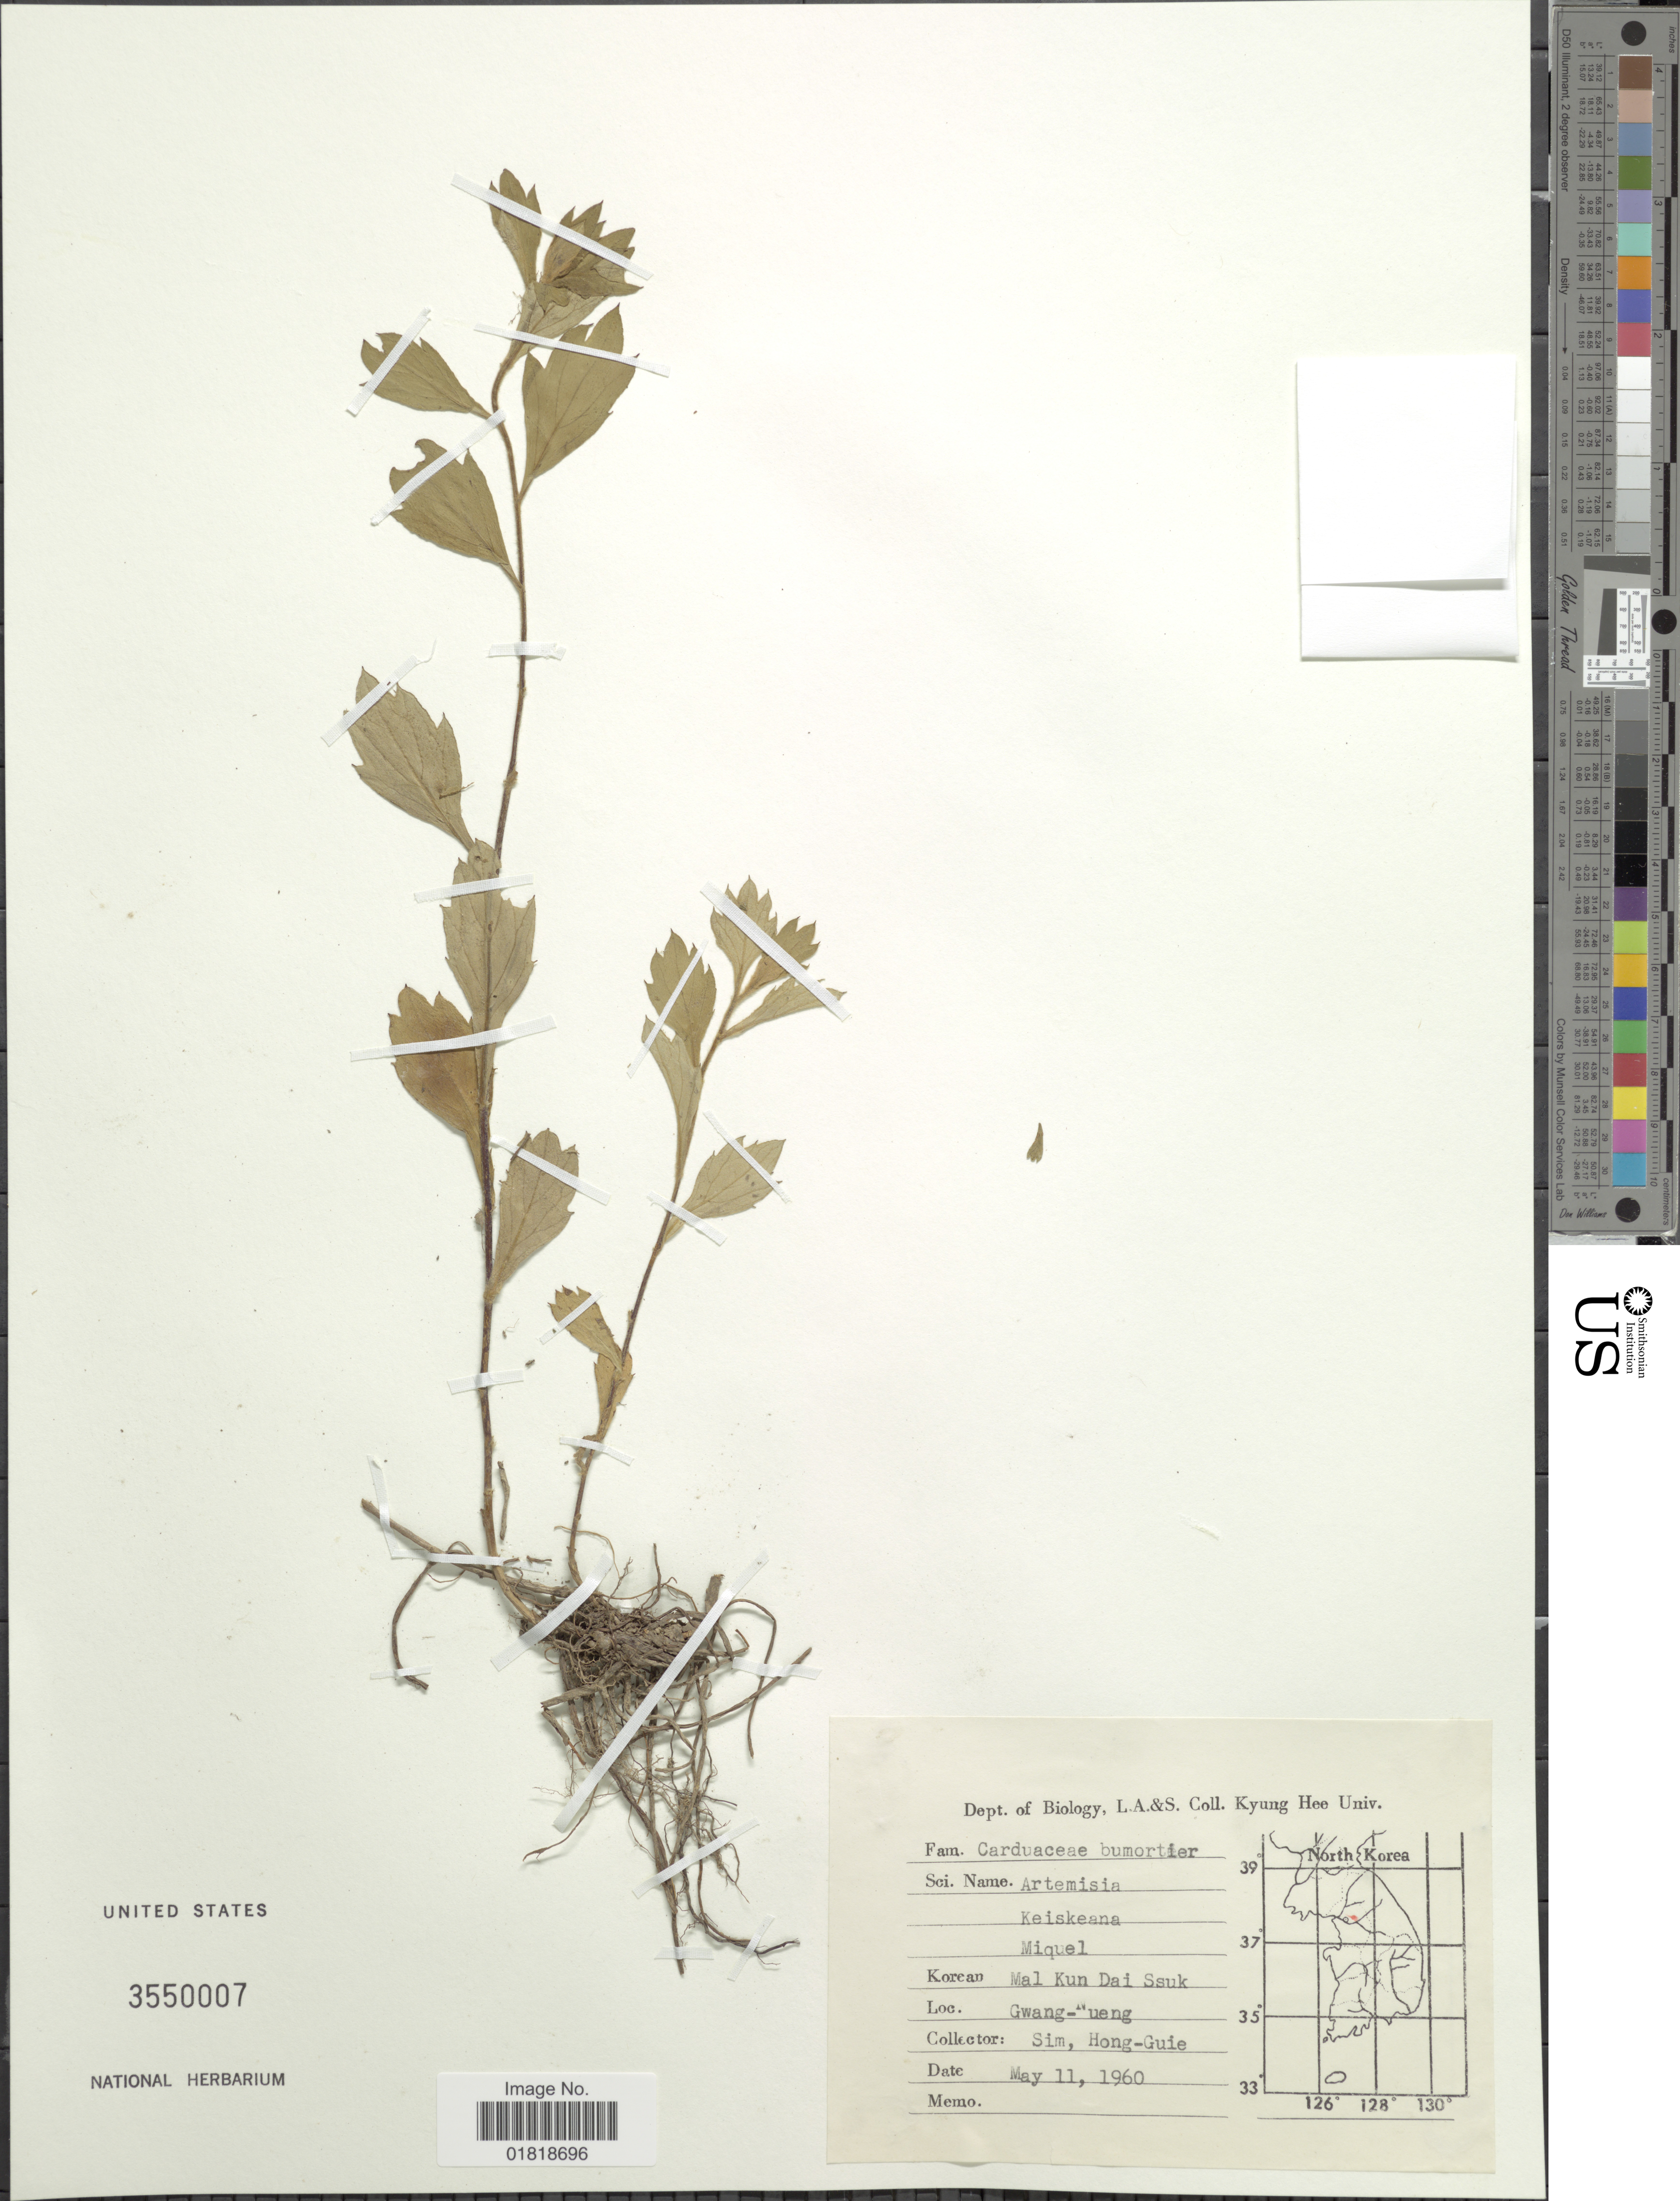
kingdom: Plantae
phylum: Tracheophyta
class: Magnoliopsida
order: Asterales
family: Asteraceae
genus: Artemisia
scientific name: Artemisia keiskeana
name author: Miq.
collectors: S. Hong-Guie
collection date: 1960-05-11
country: South Korea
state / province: Gwangju Metropolitan City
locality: Mal Kun Dai Ssuk, Gwang-Nueng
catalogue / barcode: US 3550007